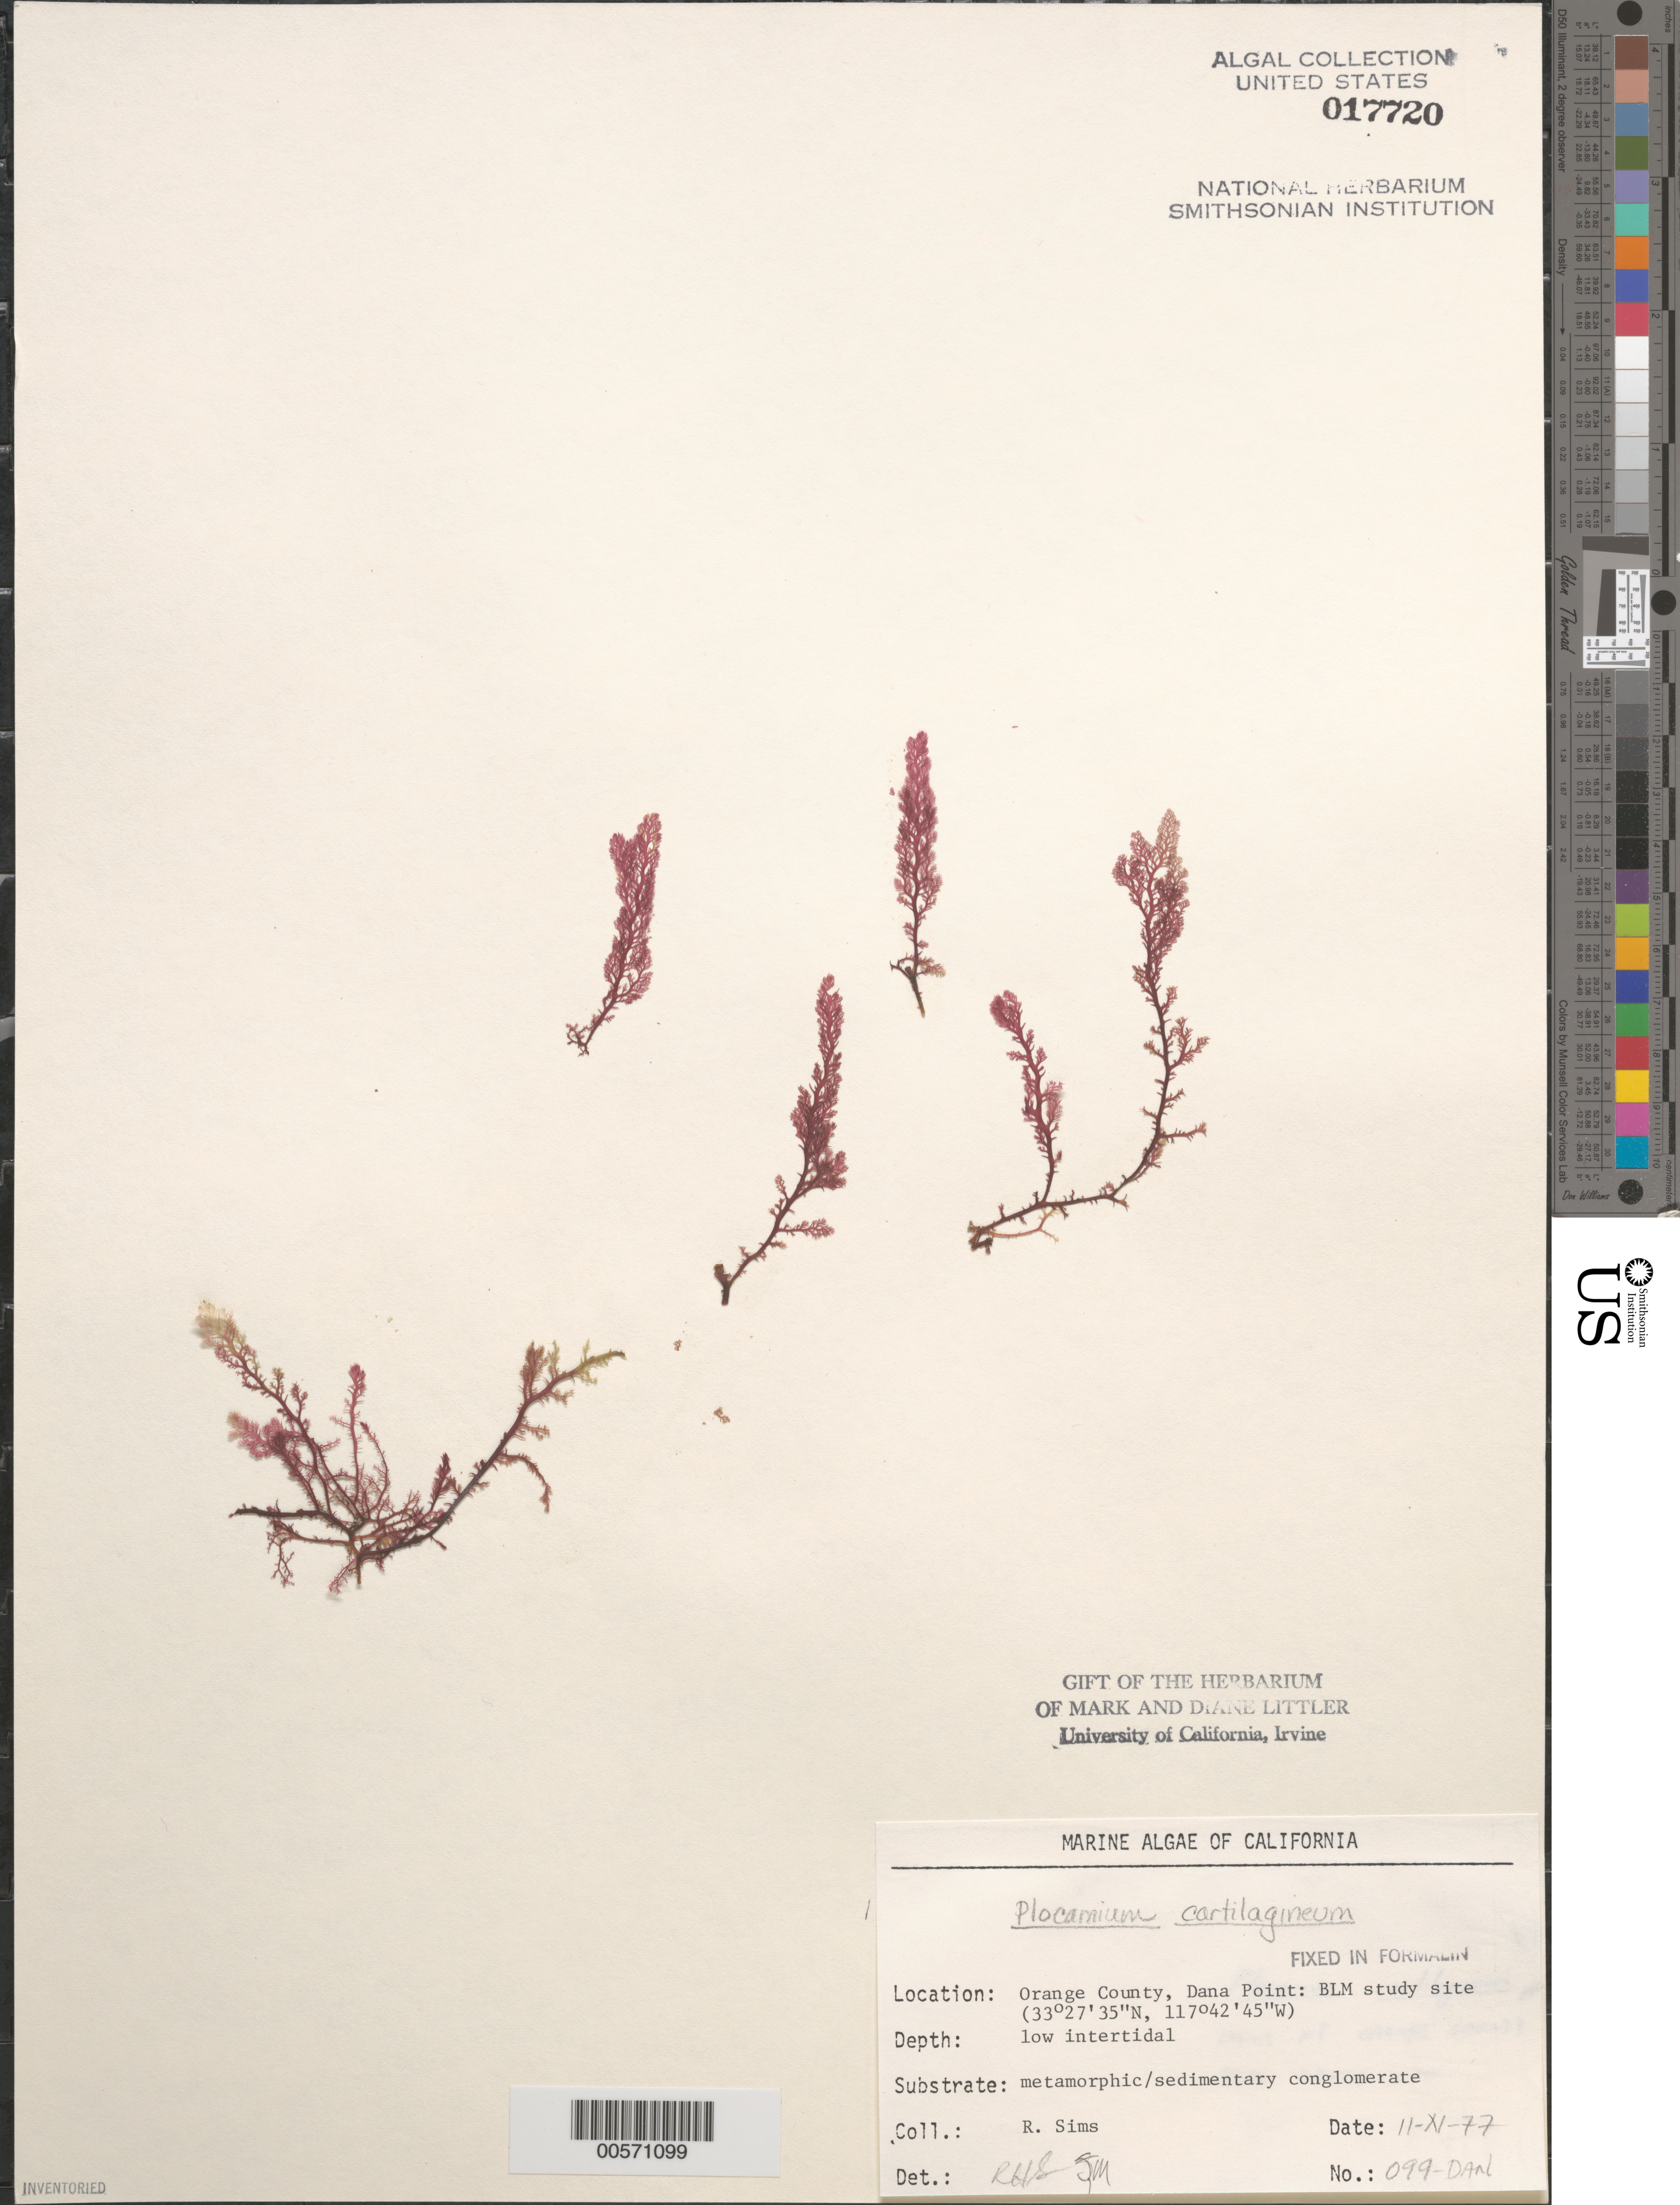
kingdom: Plantae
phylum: Rhodophyta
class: Florideophyceae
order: Plocamiales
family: Plocamiaceae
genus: Plocamium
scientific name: Plocamium cartilagineum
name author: (L.) P.S. Dixon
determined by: Sims, Robert H.; Murray, S. N.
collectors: R. H. Sims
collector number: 099-dan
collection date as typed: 11 Nov 1977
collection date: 1977-11-11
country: United States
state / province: California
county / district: Orange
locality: Dana Point, 1 km north of marina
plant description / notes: BLM-SOCALBIGHT Rocky Intertidal Survey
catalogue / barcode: US 17720